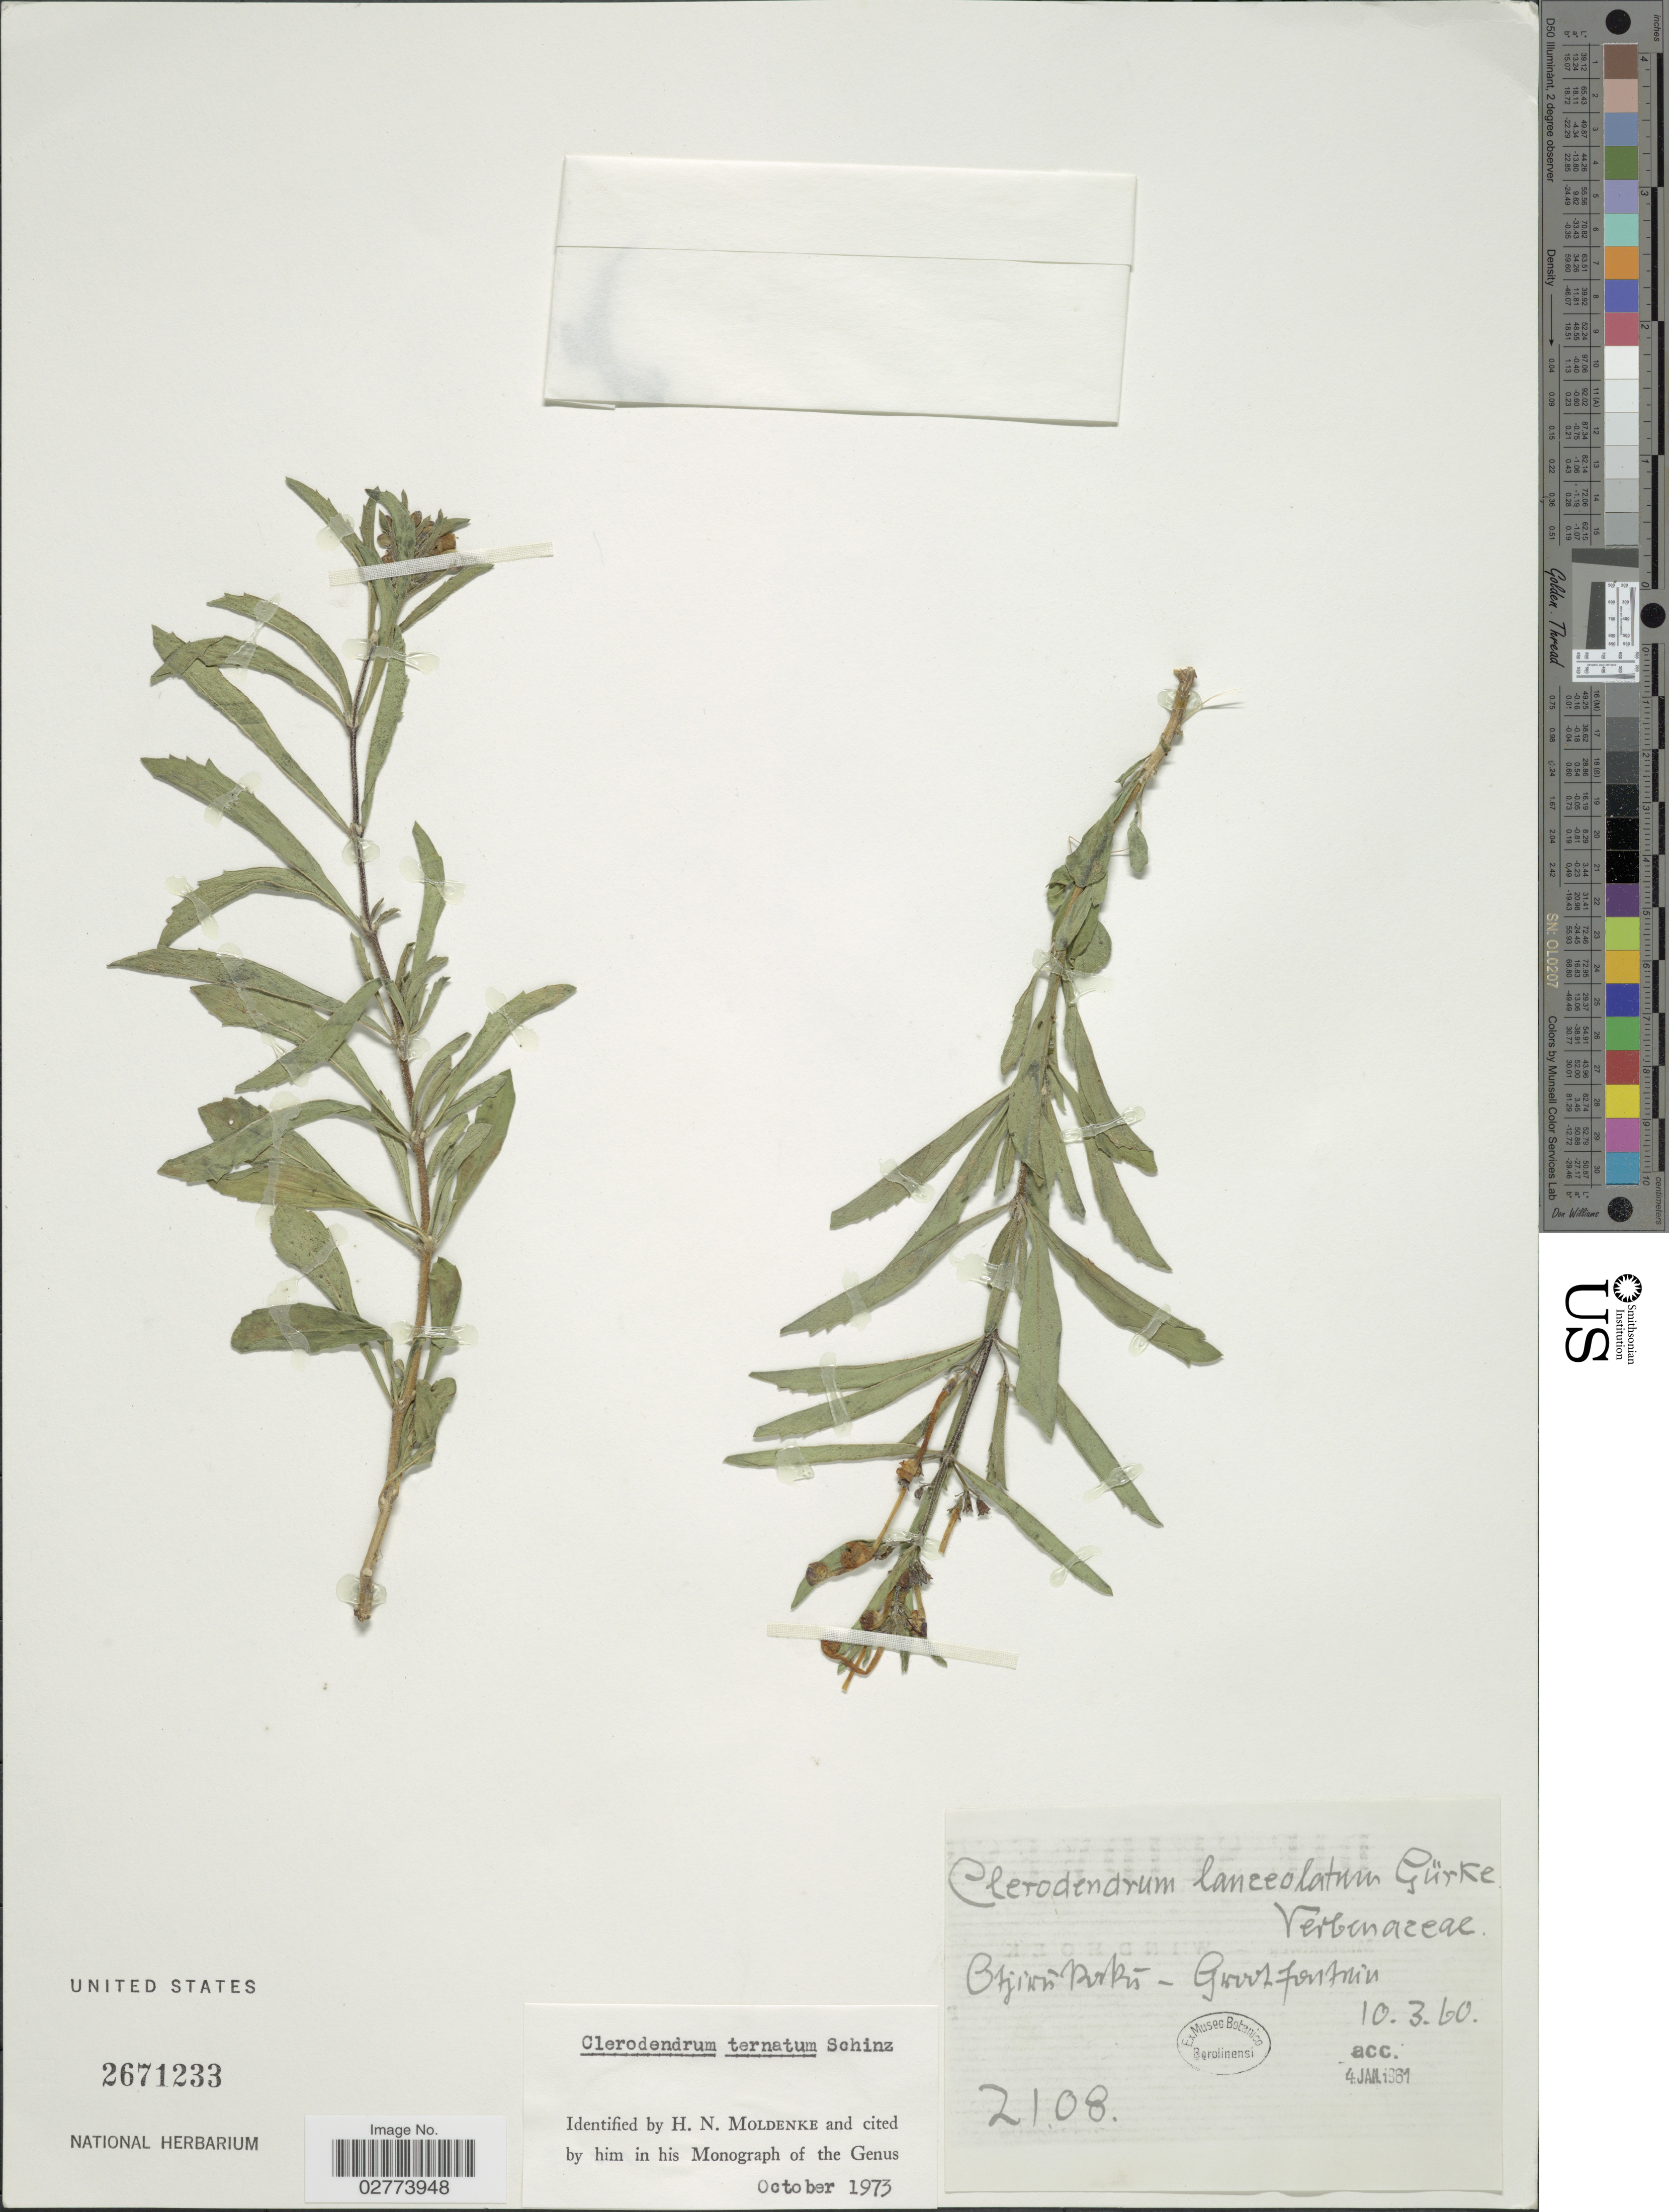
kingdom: Plantae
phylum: Tracheophyta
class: Magnoliopsida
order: Lamiales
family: Lamiaceae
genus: Clerodendrum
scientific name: Clerodendrum ternatum var. ternatum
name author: Schinz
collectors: ex Museo Botanico Berolinensi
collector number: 2108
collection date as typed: Transcribed d/m/y: 10/3/60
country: Namibia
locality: Otjiwikrki-Grootfontein.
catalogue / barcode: US 2671233